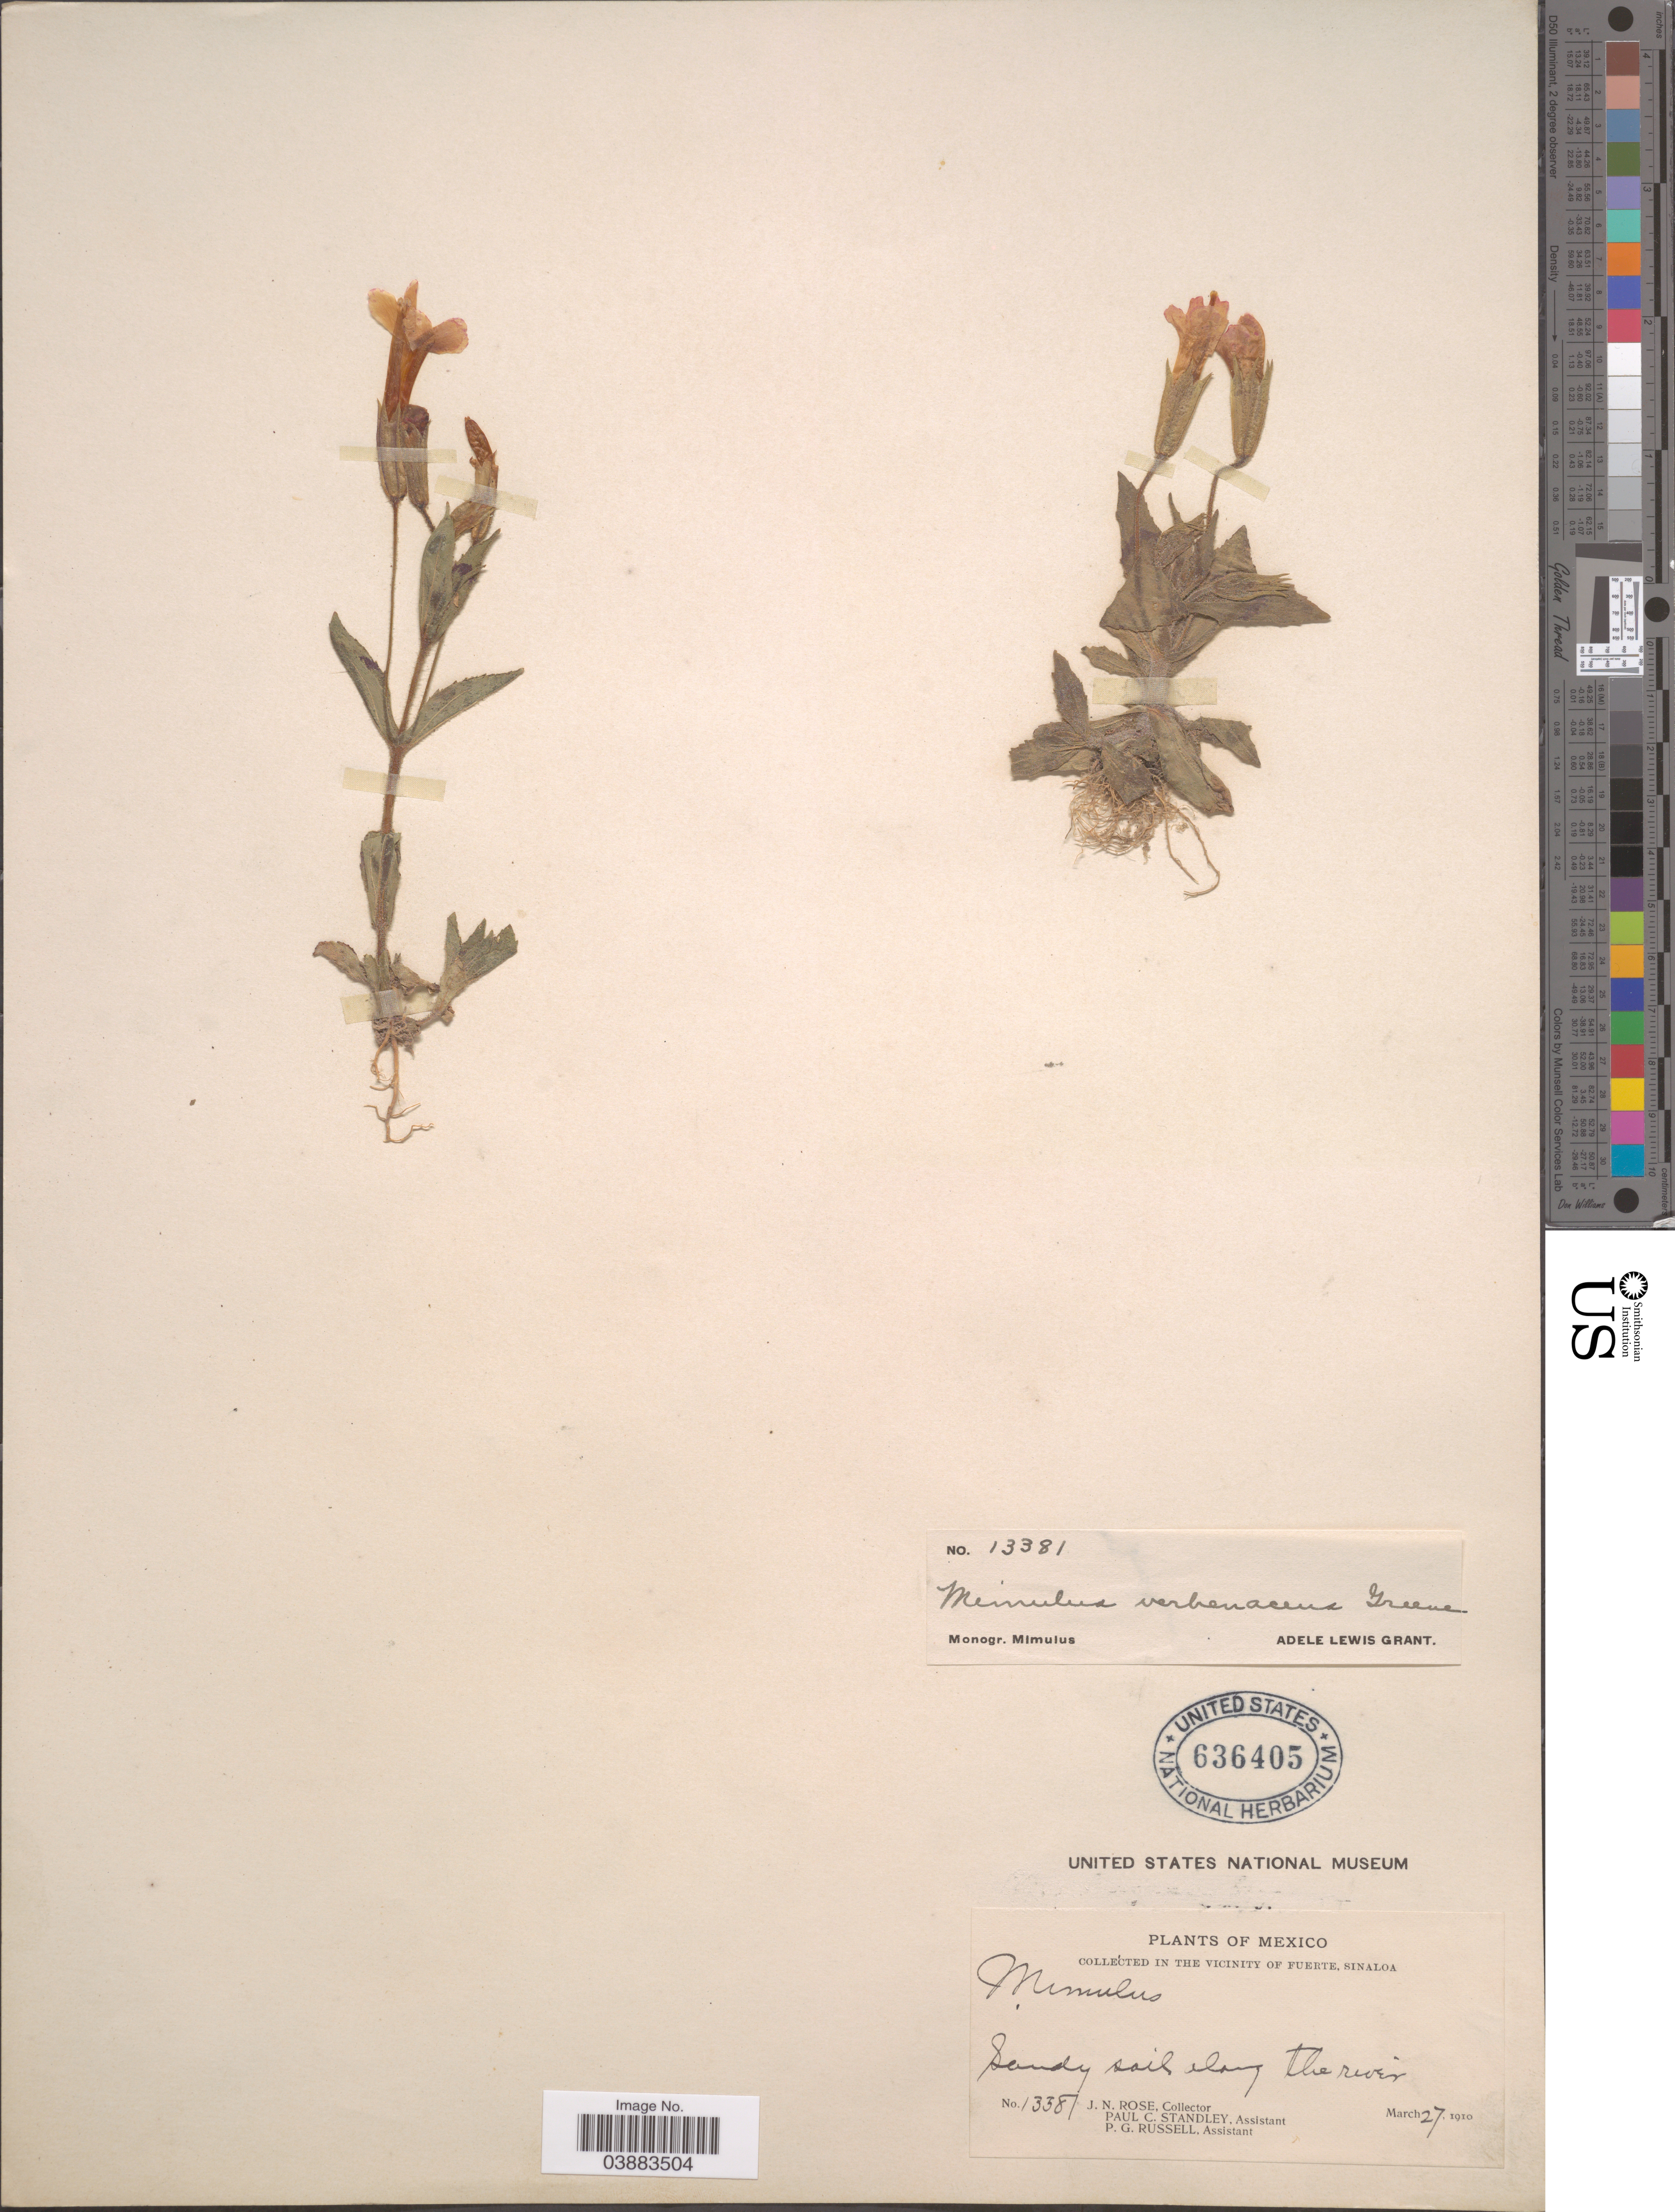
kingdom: Plantae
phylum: Tracheophyta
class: Magnoliopsida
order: Lamiales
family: Phrymaceae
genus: Mimulus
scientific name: Mimulus verbenaceus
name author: Greene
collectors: J. N. Rose, P. C. Standley & P. G. Russell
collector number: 13387*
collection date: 1910-03-27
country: Mexico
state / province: Sinaloa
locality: In the vicinity of Fuerte. Along the river.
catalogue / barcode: US 636405